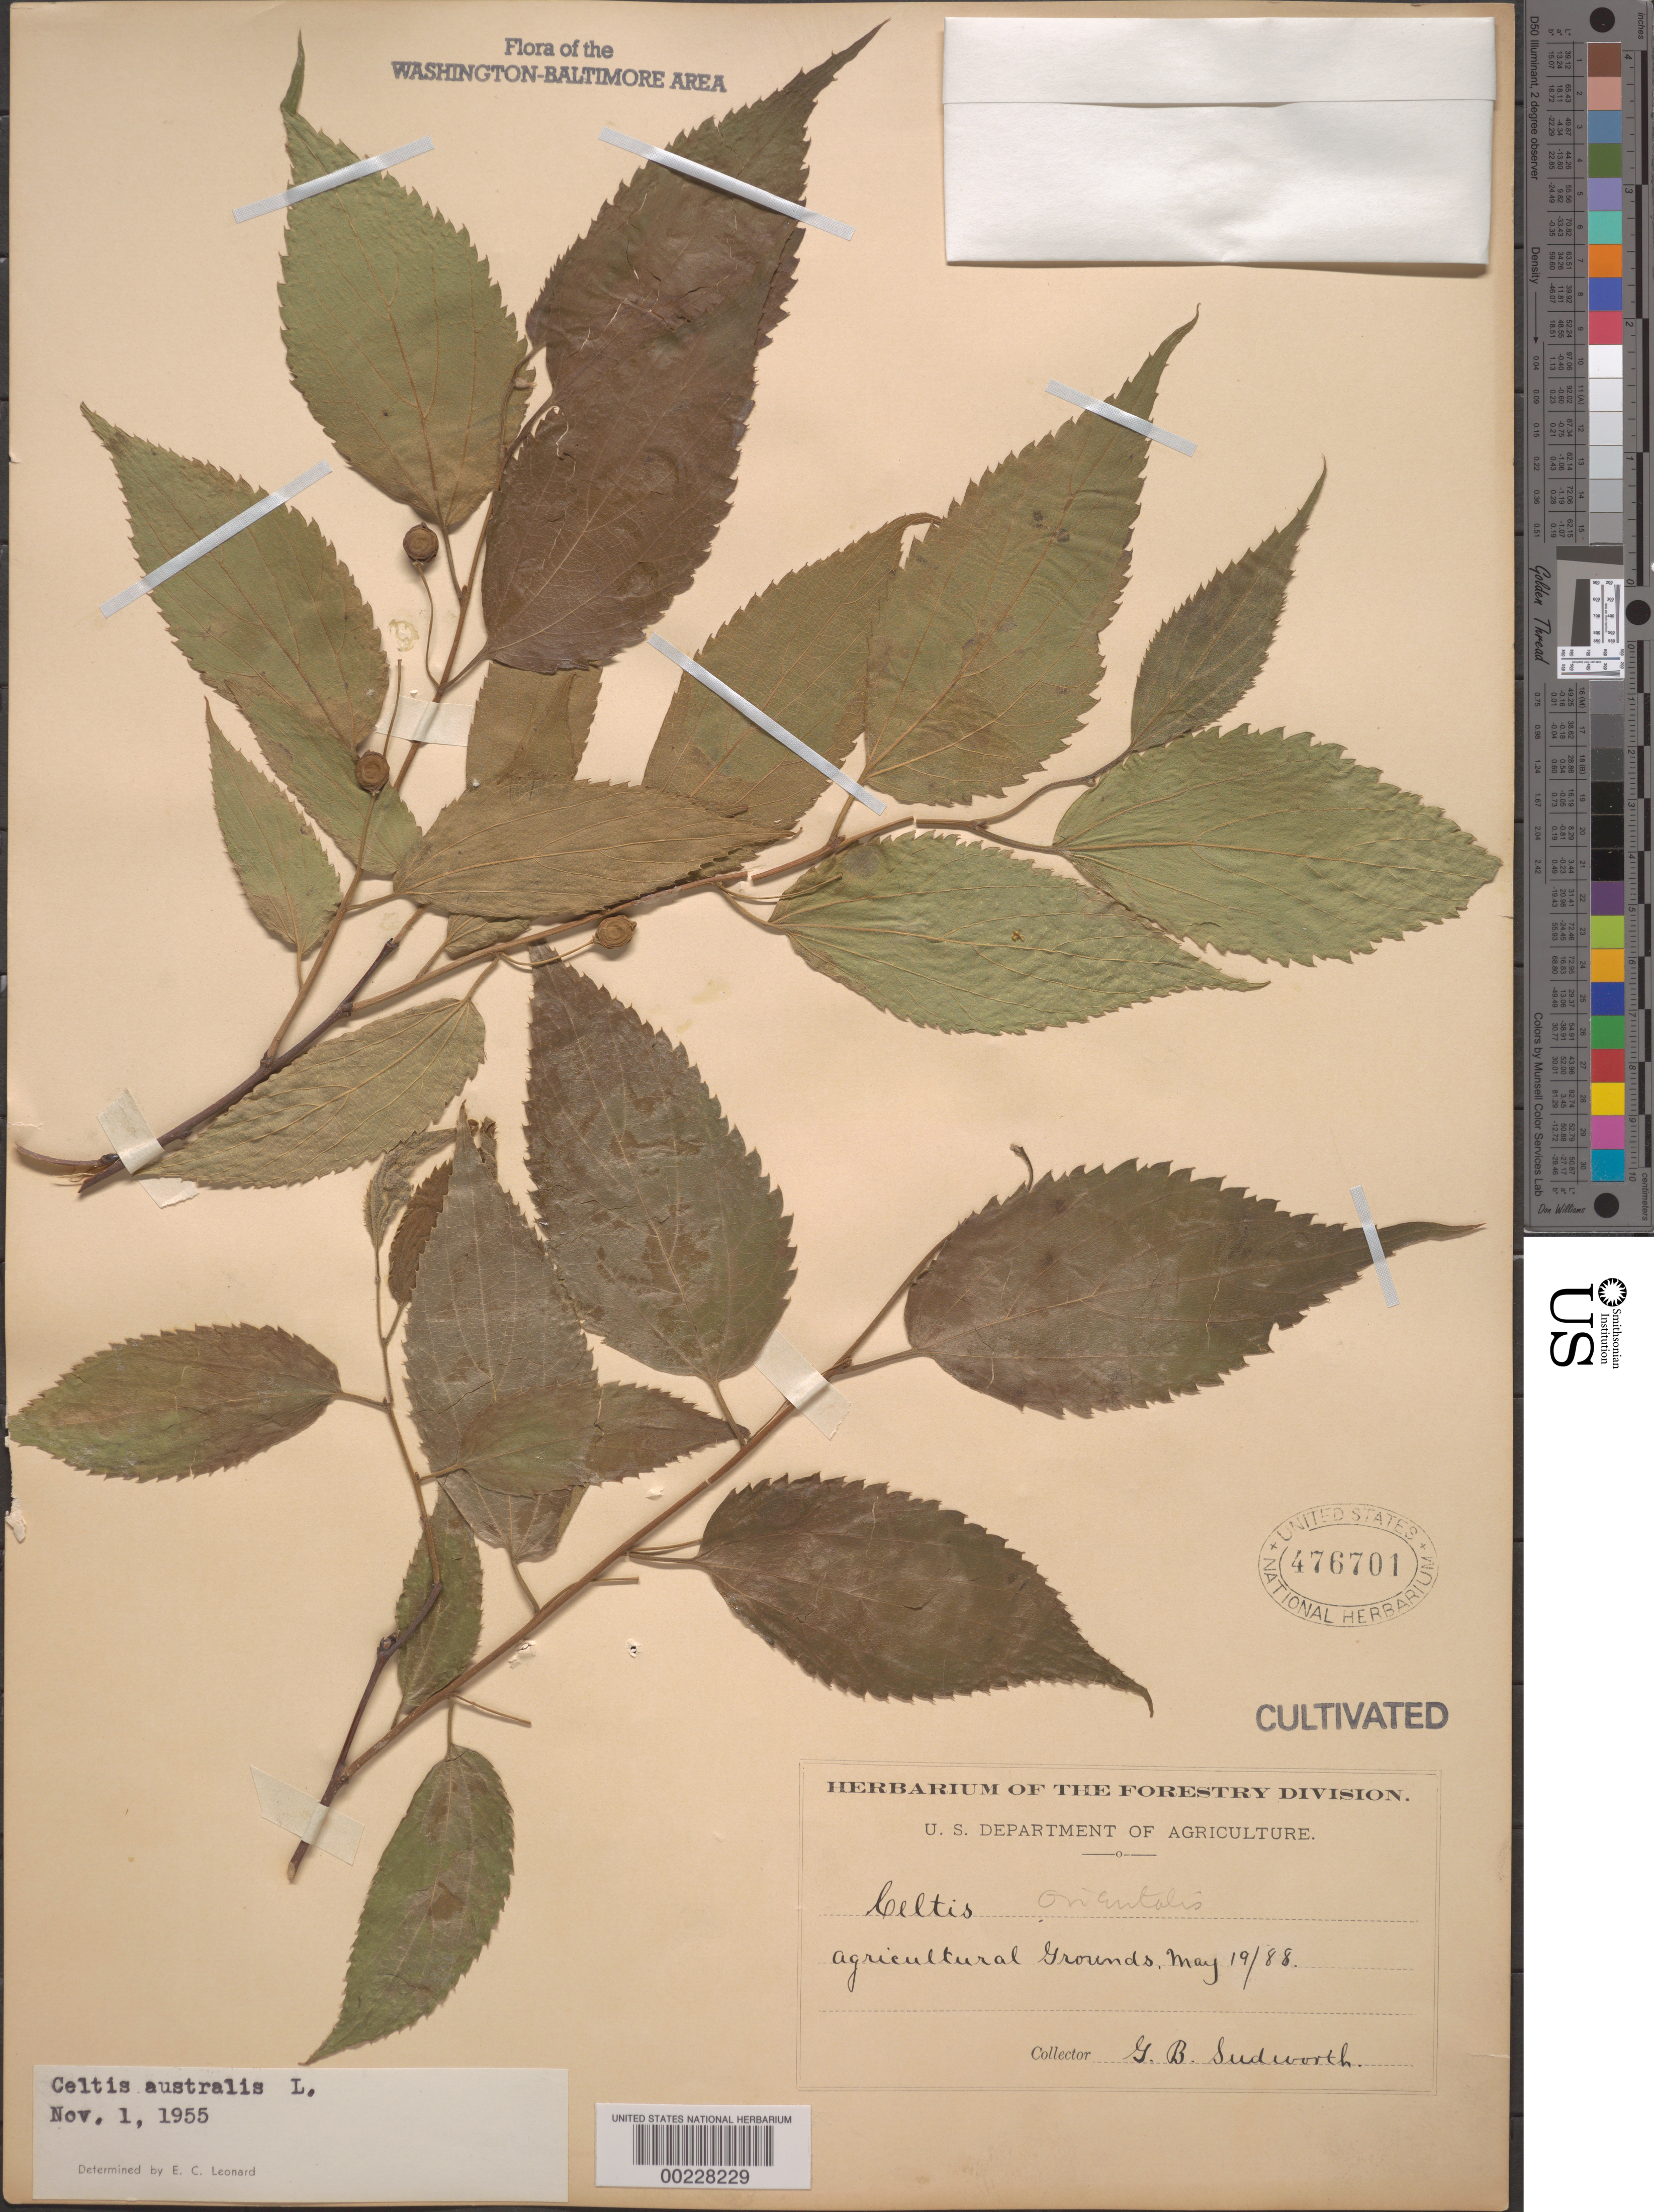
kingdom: Plantae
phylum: Tracheophyta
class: Magnoliopsida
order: Rosales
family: Cannabaceae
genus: Celtis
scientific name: Celtis australis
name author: L.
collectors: G. B. Sudworth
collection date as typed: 19 May 1888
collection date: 1888-05-19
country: United States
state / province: District of Columbia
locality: Agricultural grounds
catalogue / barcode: US 476701